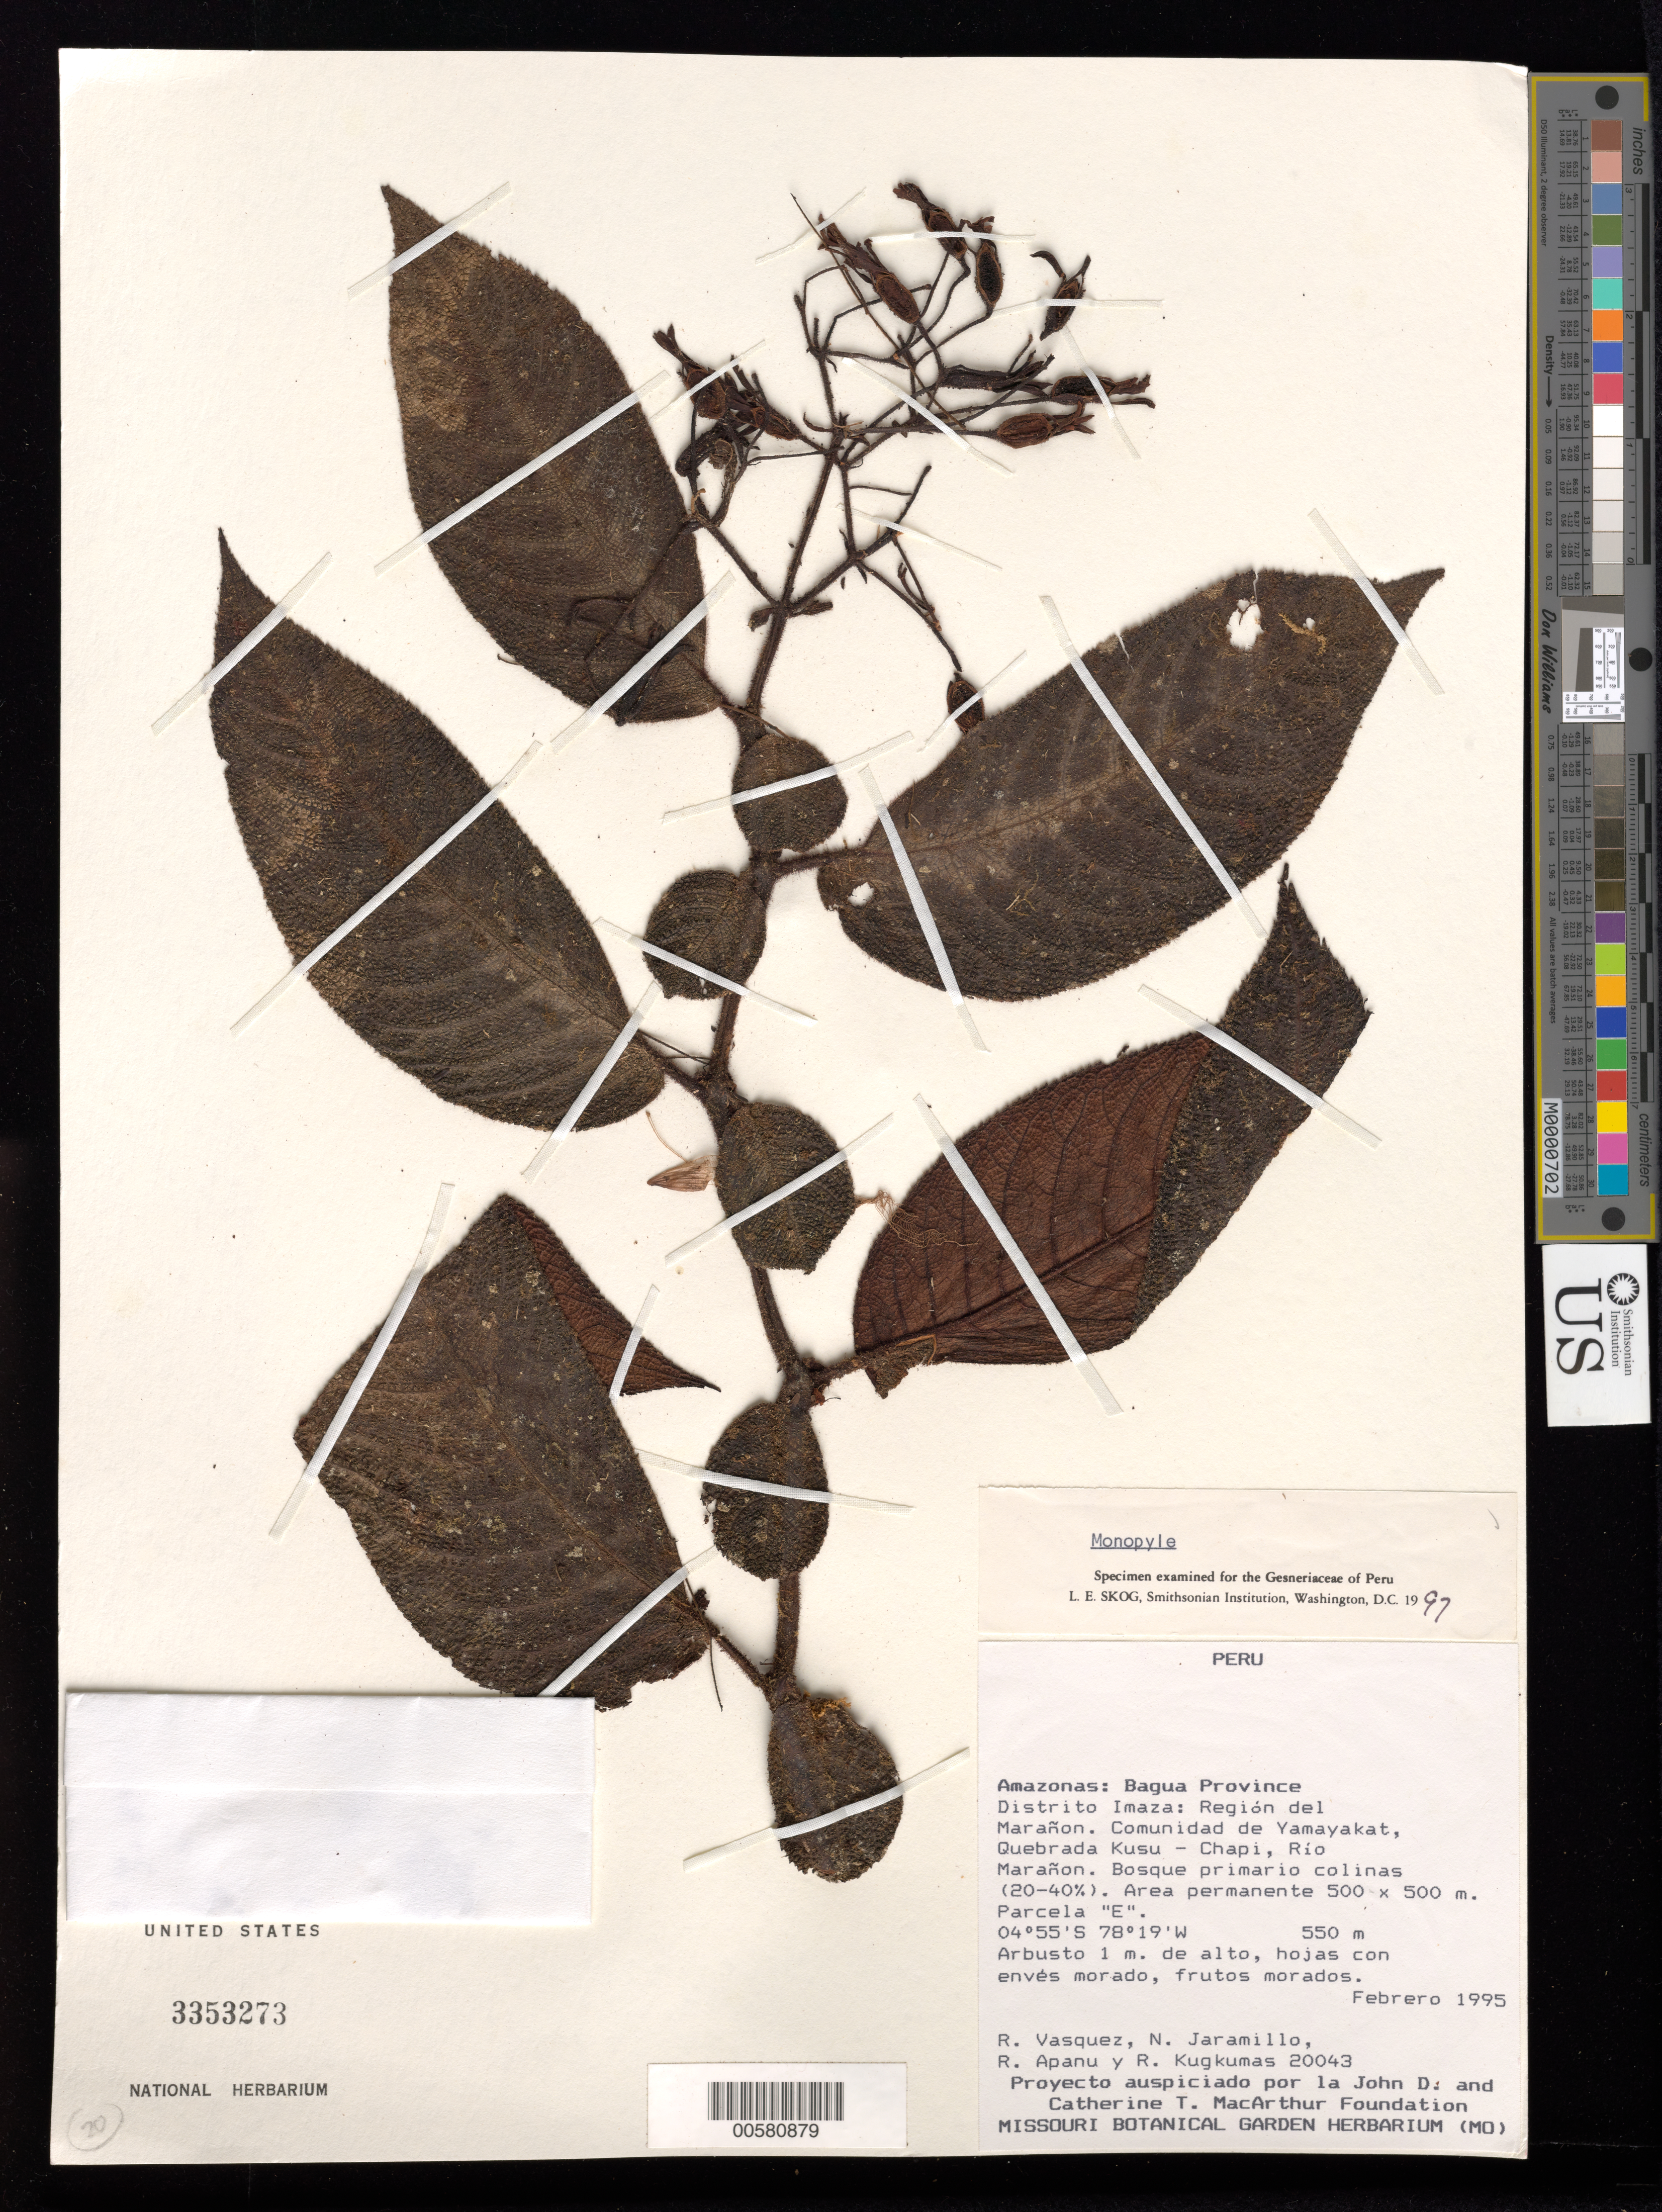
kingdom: Plantae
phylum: Tracheophyta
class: Magnoliopsida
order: Lamiales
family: Gesneriaceae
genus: Monopyle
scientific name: Monopyle sp.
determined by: Skog, Laurence E.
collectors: R. Vásquez, N. Jaramillo, R. Apanu & R. Kugkumas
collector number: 20043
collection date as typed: Feb 1995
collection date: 1995-02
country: Peru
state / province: Amazonas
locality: Prov. Bagua, dtto. Imaza: región del Marañon, comunidad de Yamayakat, Quebrada Kusu-Chapi, Río Marañon; area permanente 500 x 500 m, Parcela "E"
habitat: Bosque primario colinas (20-40%)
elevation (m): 550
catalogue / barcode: US 3353273